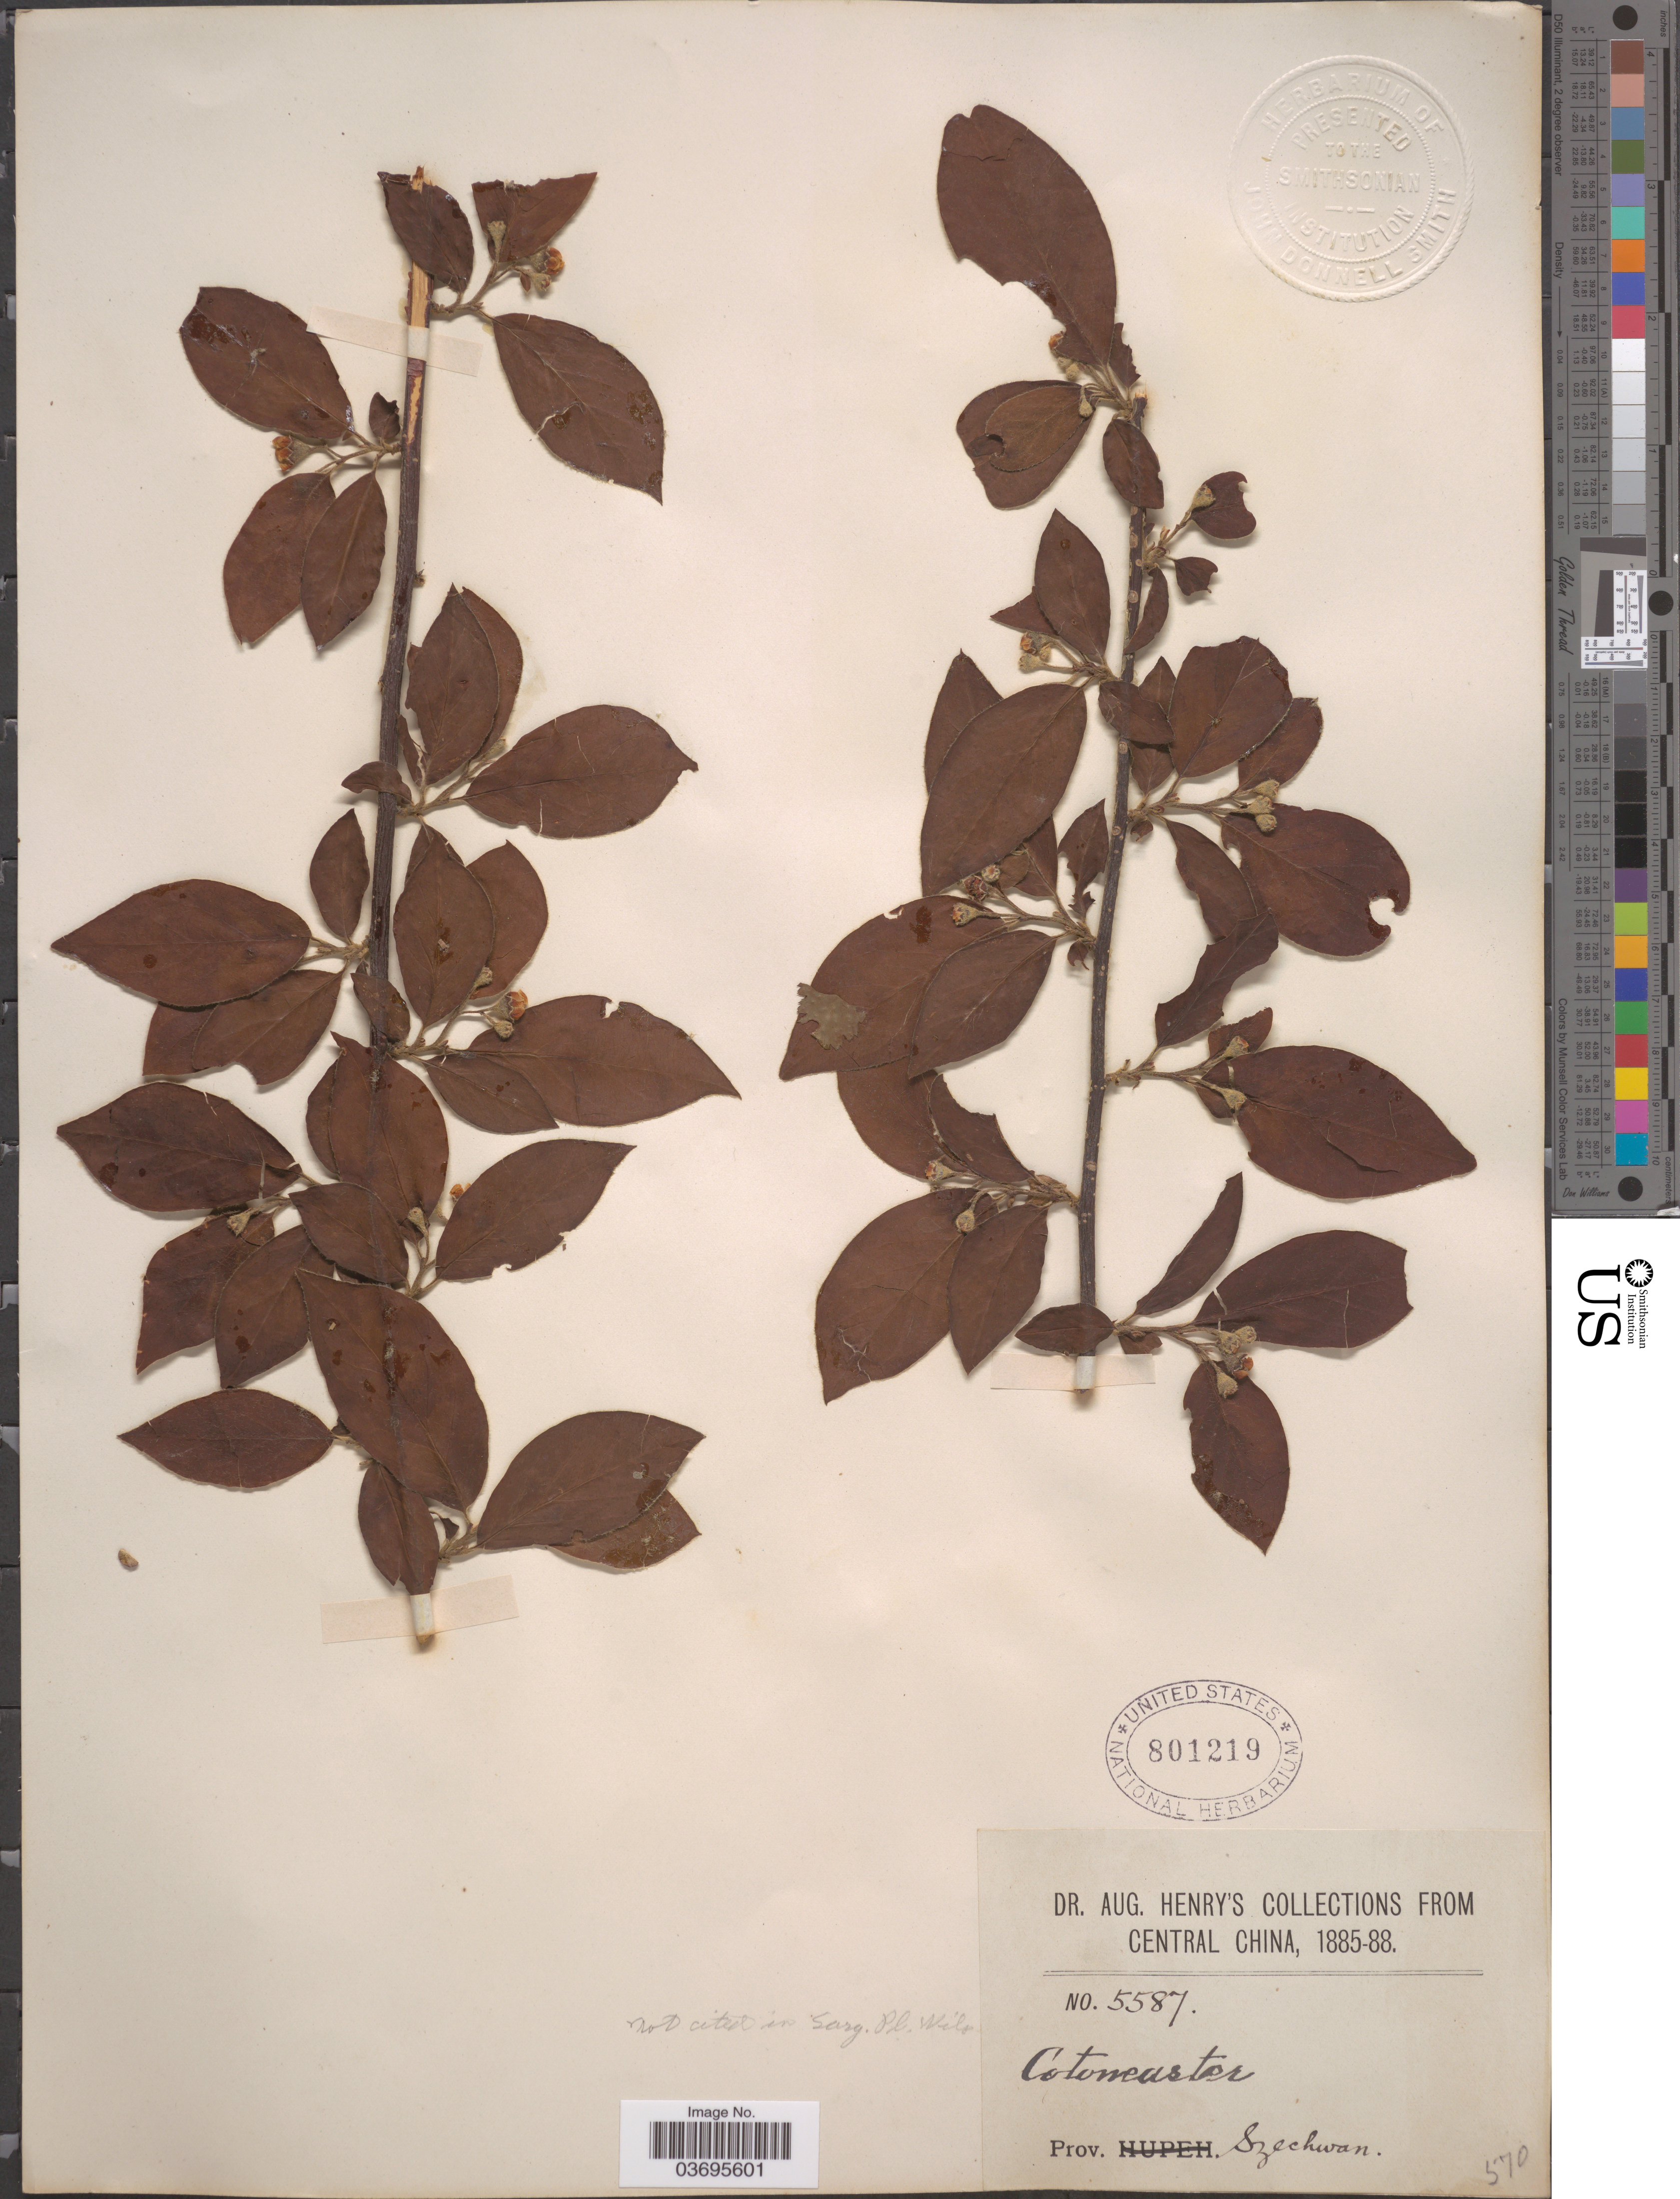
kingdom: Plantae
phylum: Tracheophyta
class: Magnoliopsida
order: Rosales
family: Rosaceae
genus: Cotoneaster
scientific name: Cotoneaster sp.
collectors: A. Henry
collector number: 5587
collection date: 1885/1888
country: China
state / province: Sichuan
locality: Central China. Prov. Szechwan.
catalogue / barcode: US 801219